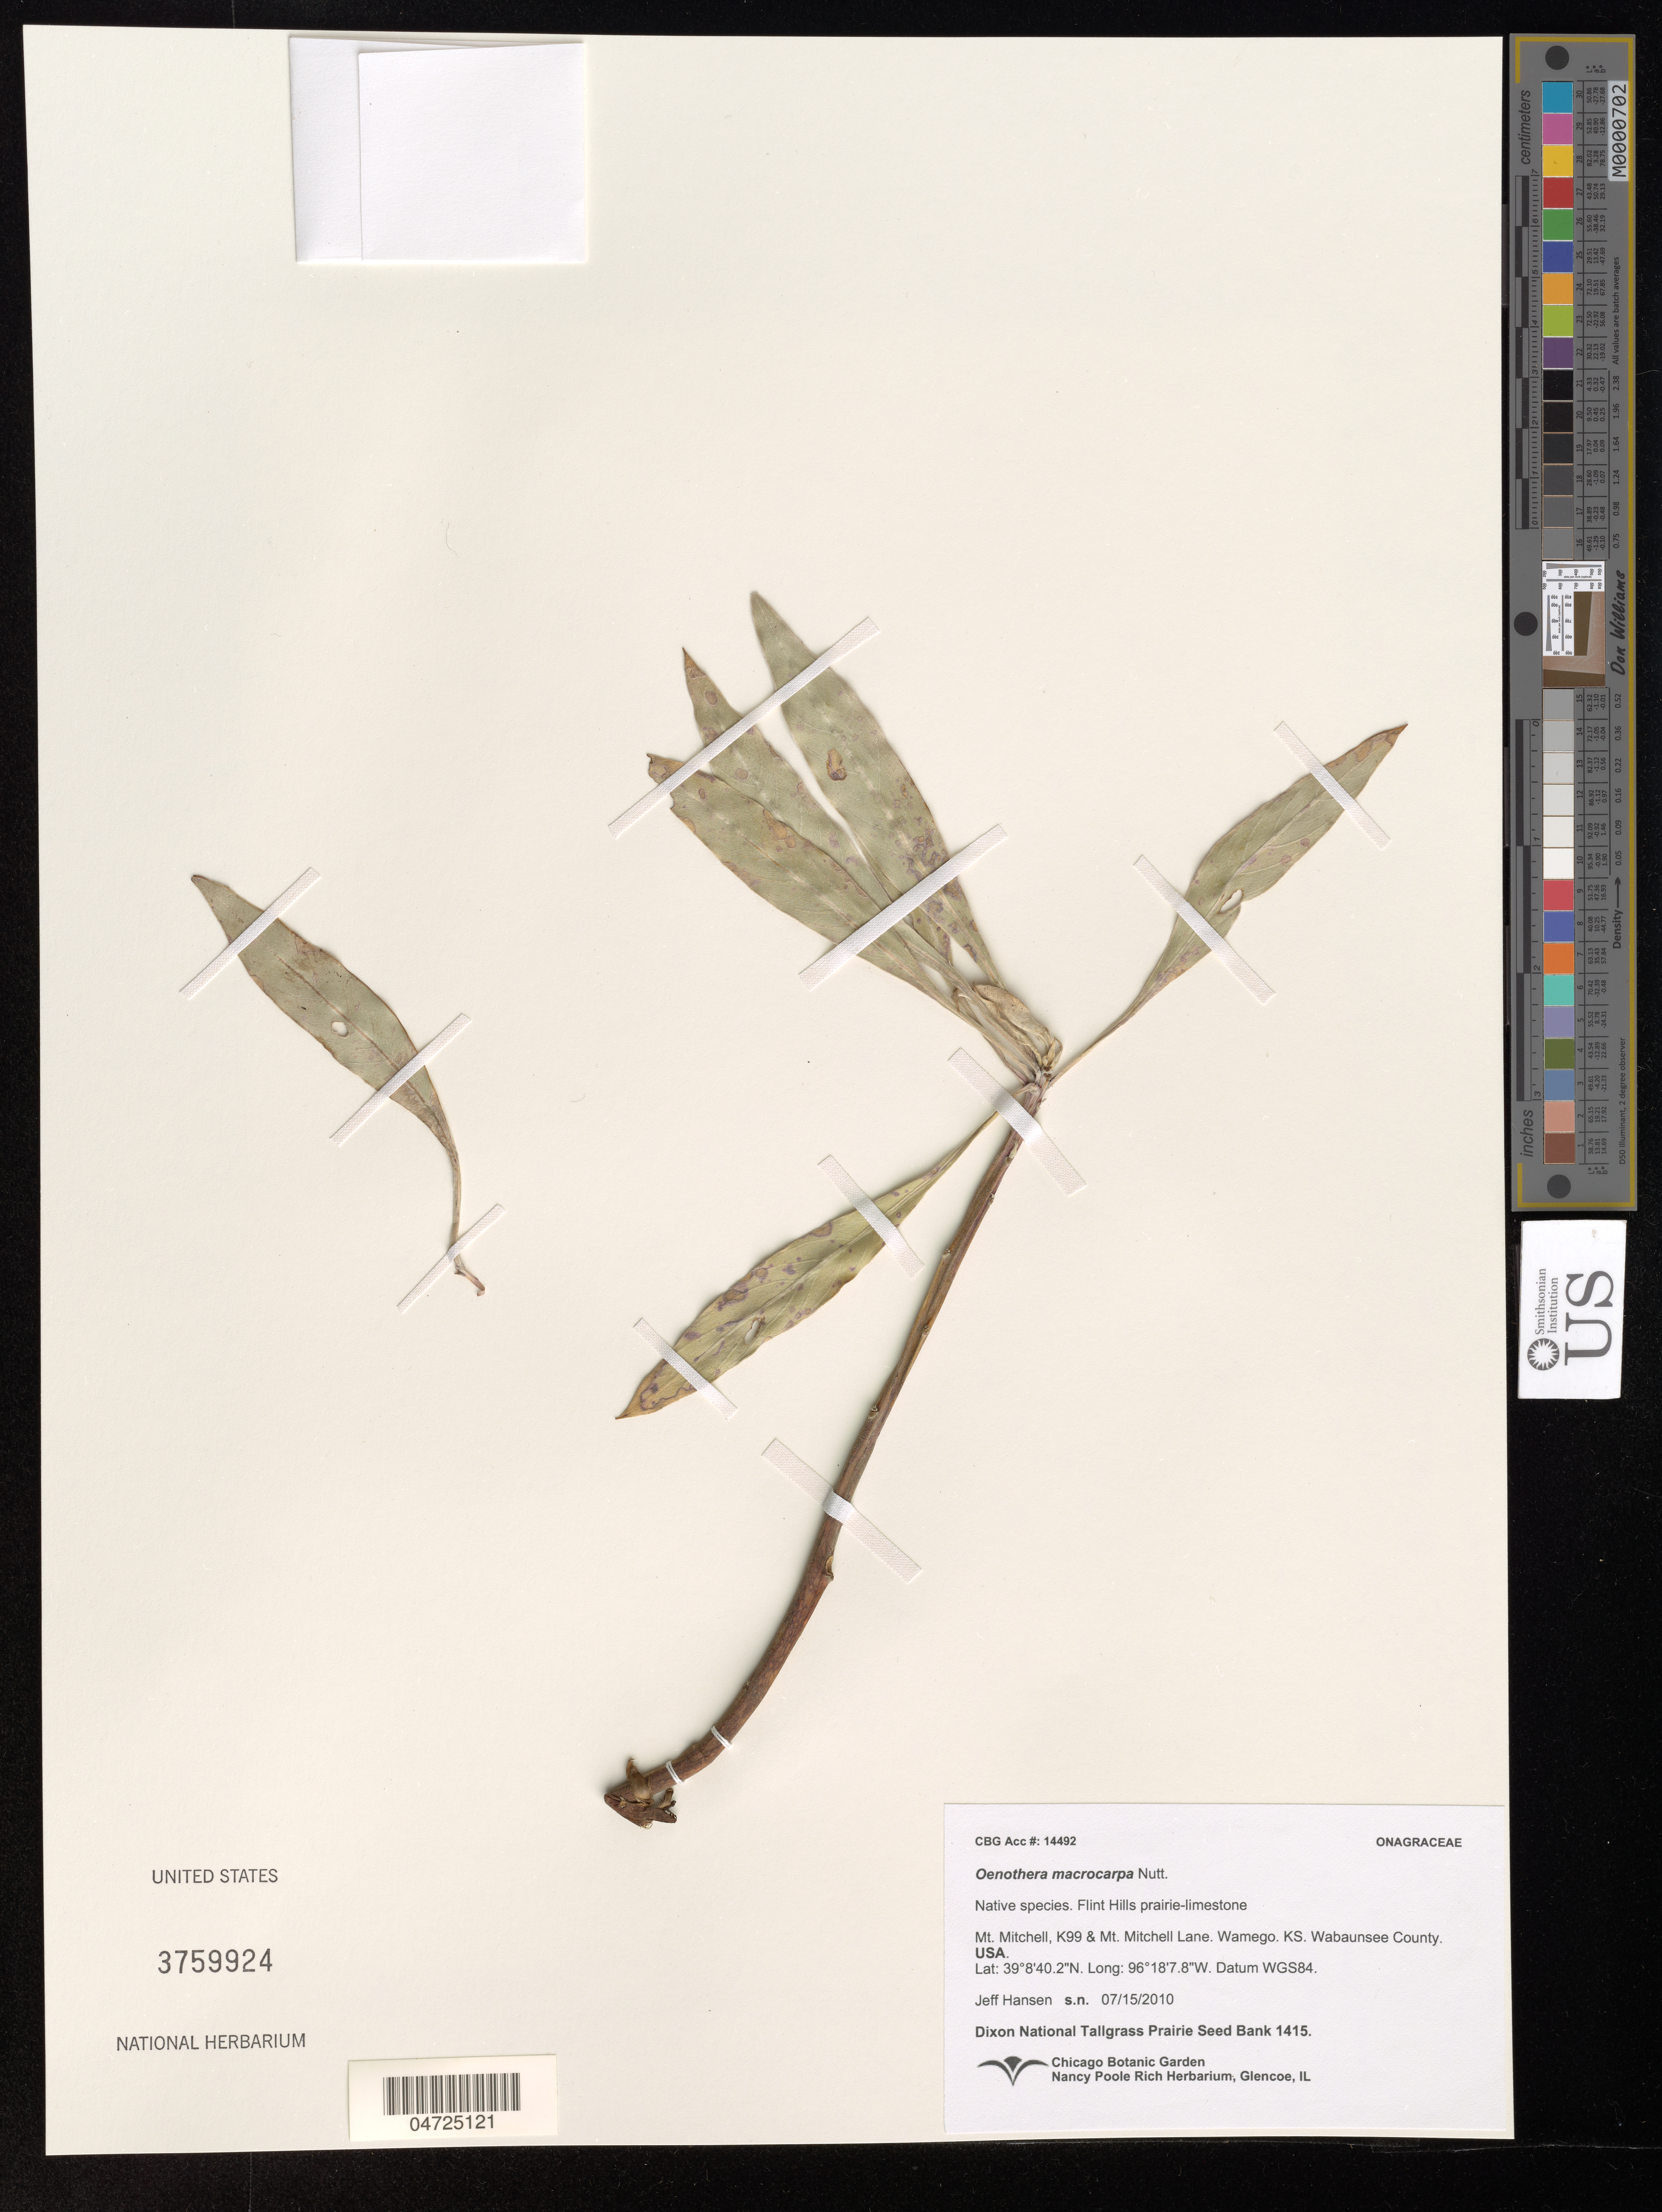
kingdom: Plantae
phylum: Tracheophyta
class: Magnoliopsida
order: Myrtales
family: Onagraceae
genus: Oenothera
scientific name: Oenothera macrocarpa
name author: Nutt.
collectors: J. Hansen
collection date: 2010-07-15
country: United States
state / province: Kansas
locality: Mt. Mitchell, K99 & Mt. Mitchell Lane. Wamego. Wabaunsee County.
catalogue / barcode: US 3759924